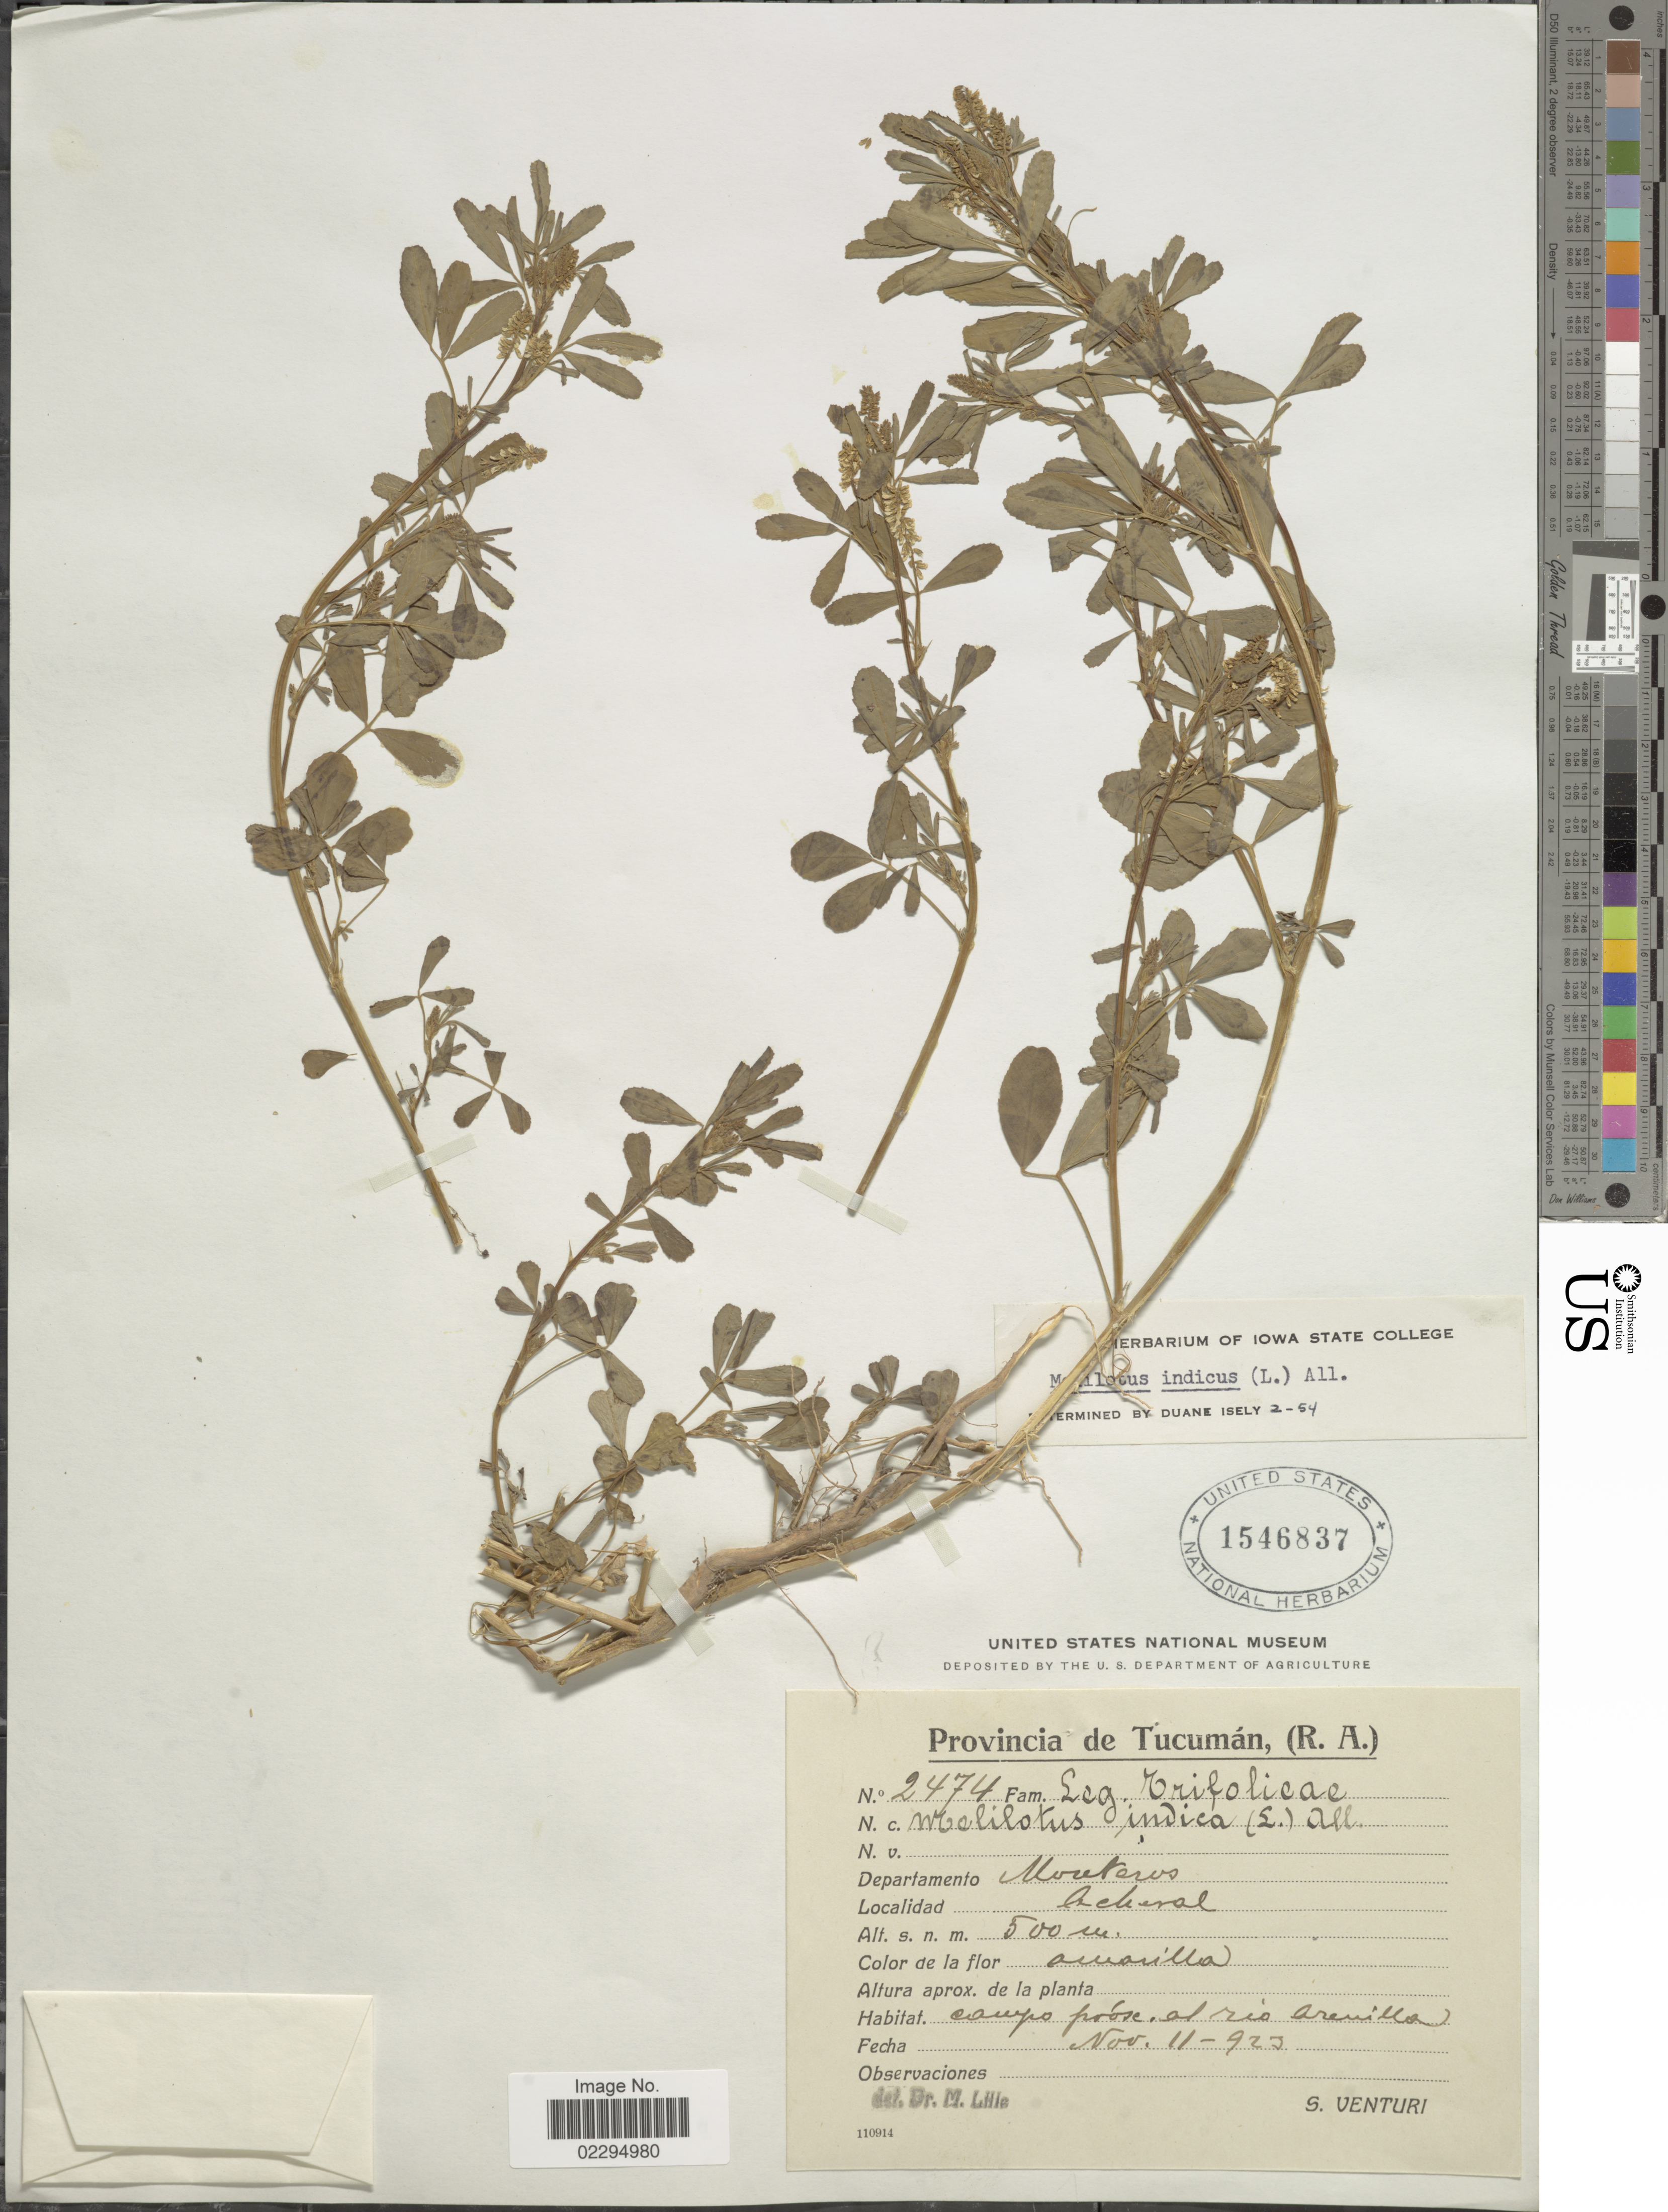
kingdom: Plantae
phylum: Tracheophyta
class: Magnoliopsida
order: Fabales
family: Fabaceae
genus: Melilotus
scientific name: Melilotus indicus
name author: (L.) All.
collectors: S. Venturi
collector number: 2474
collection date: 1923-11-11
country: Argentina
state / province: Tucuman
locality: (R.A.) Departamento Monteros, Ackeral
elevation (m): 500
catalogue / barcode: US 1546837